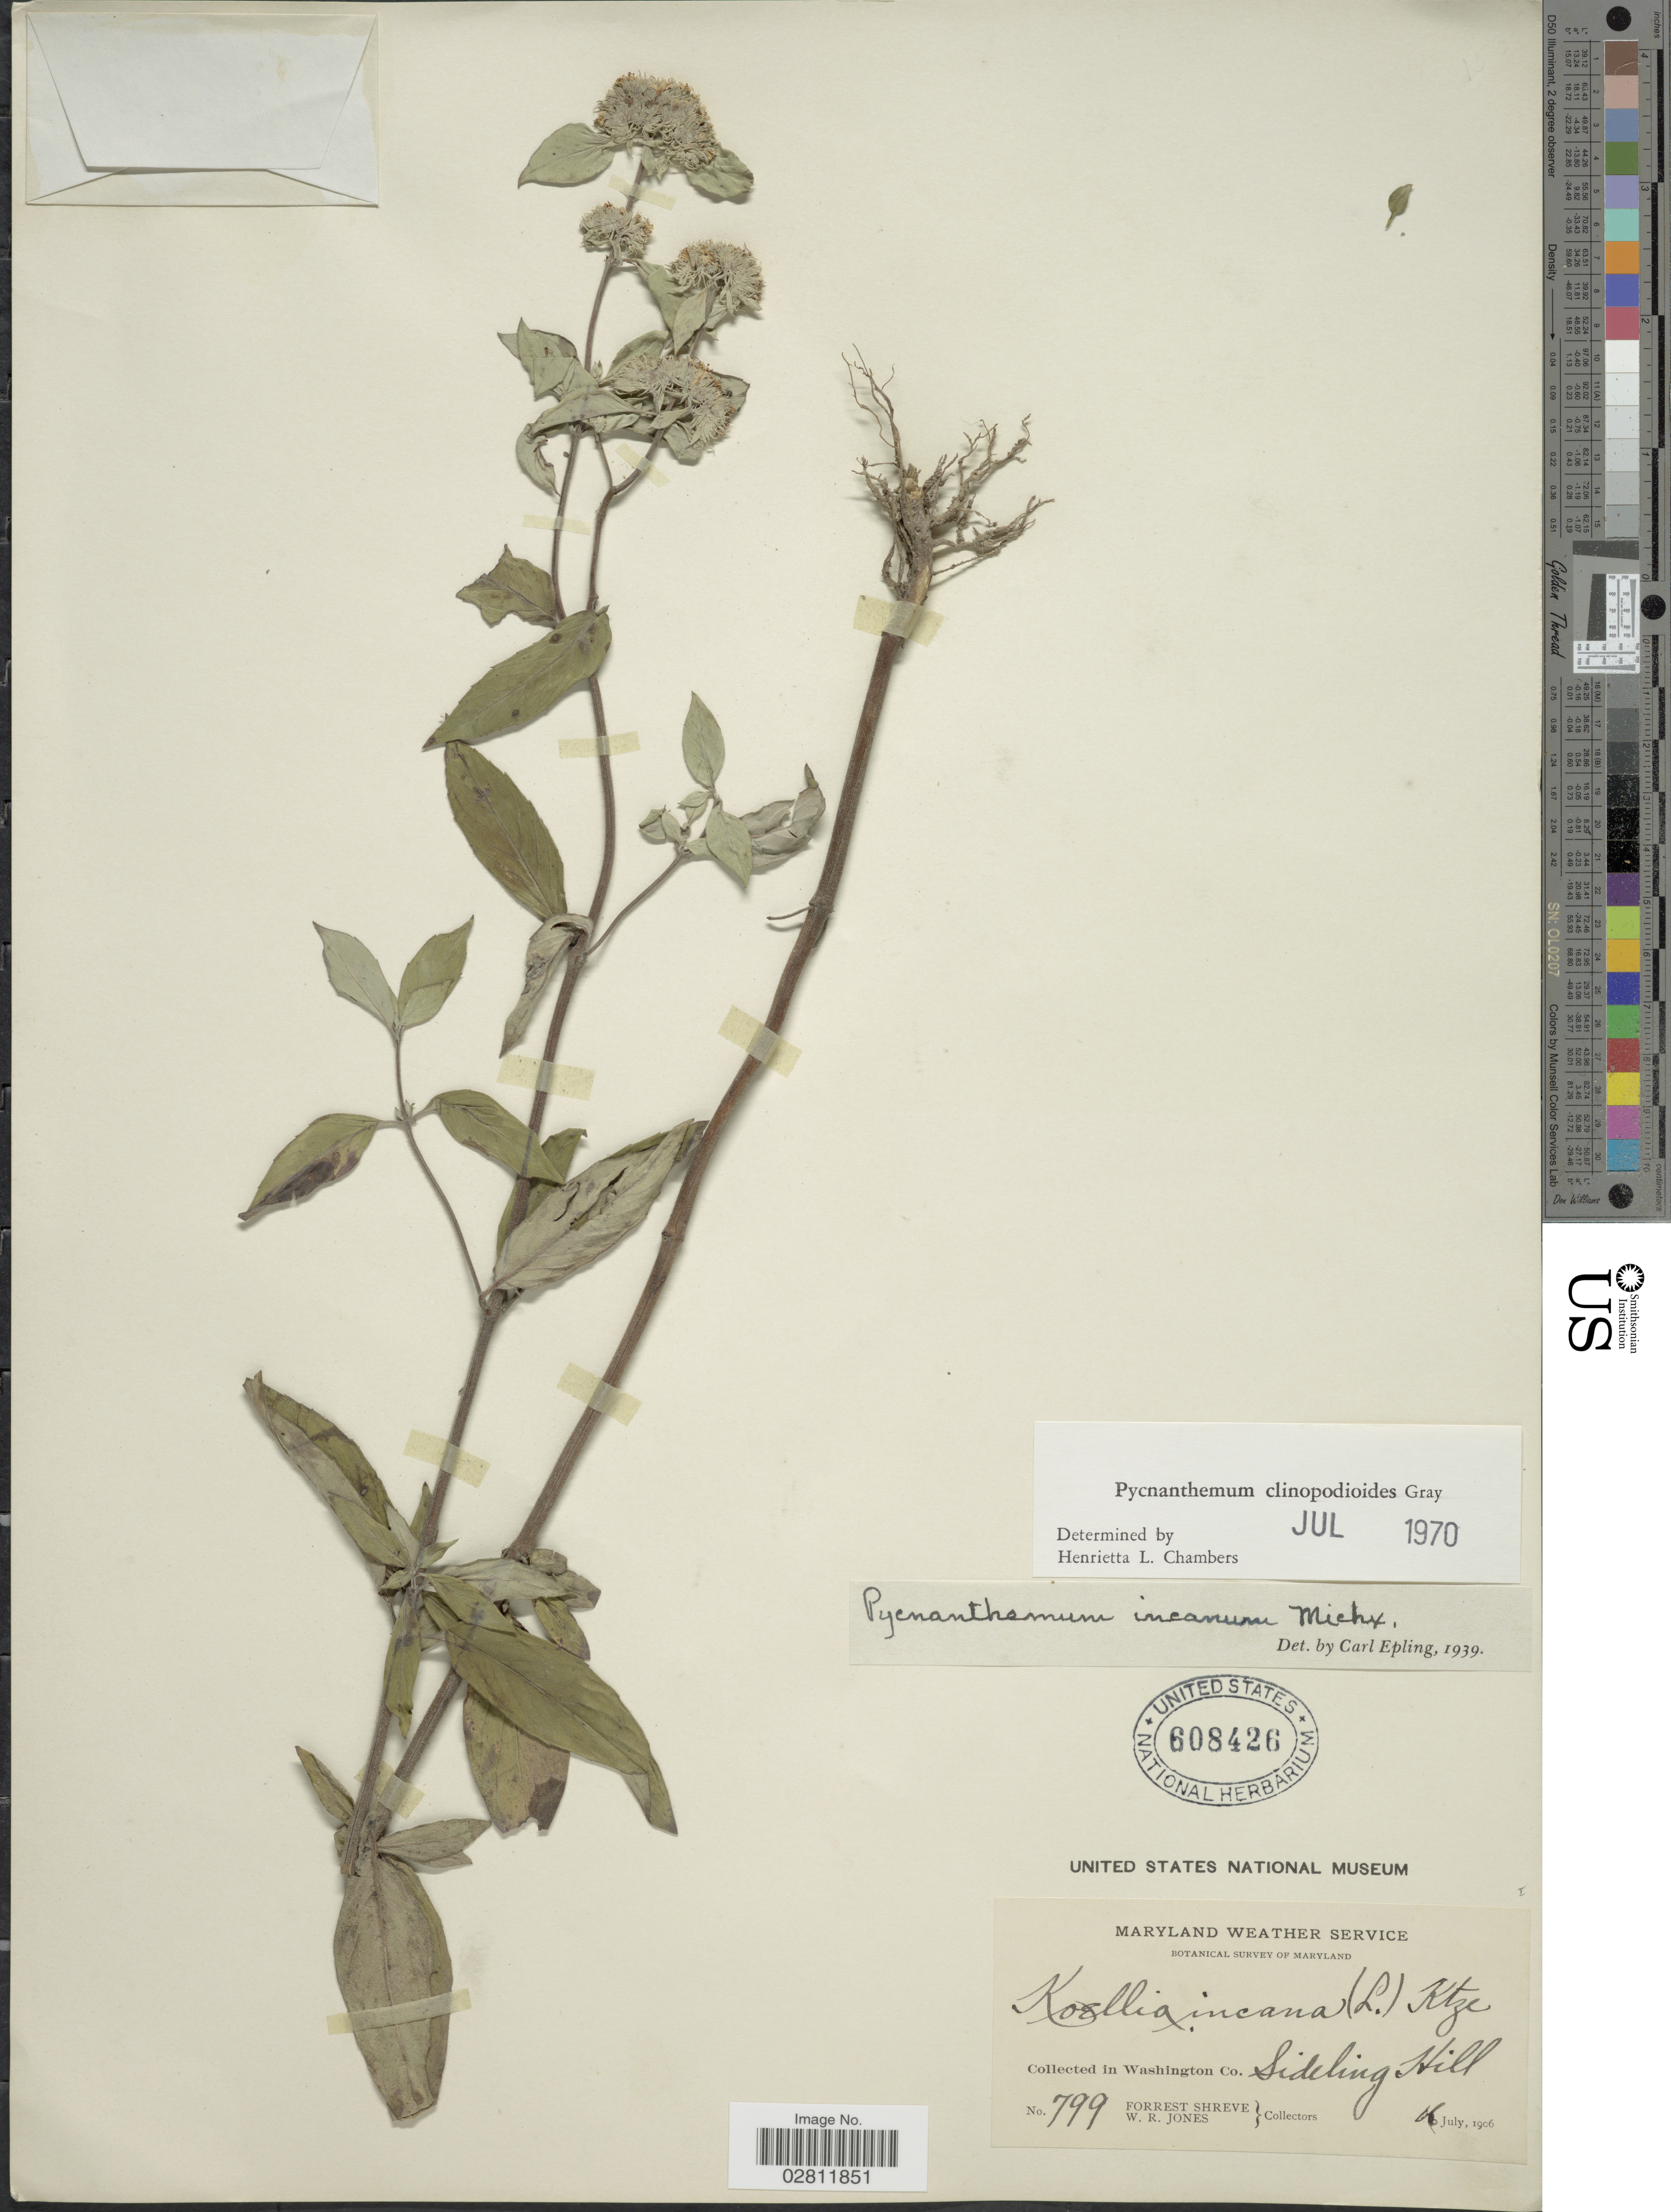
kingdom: Plantae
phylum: Tracheophyta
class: Magnoliopsida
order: Lamiales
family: Lamiaceae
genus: Pycnanthemum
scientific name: Pycnanthemum clinopodioides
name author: Torr. & A. Gray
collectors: F. Shreve & W. R. Jones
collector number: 799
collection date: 1906-07-16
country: United States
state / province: Maryland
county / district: Washngton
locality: In Washington Co. Sideling Hill.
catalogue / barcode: US 608426